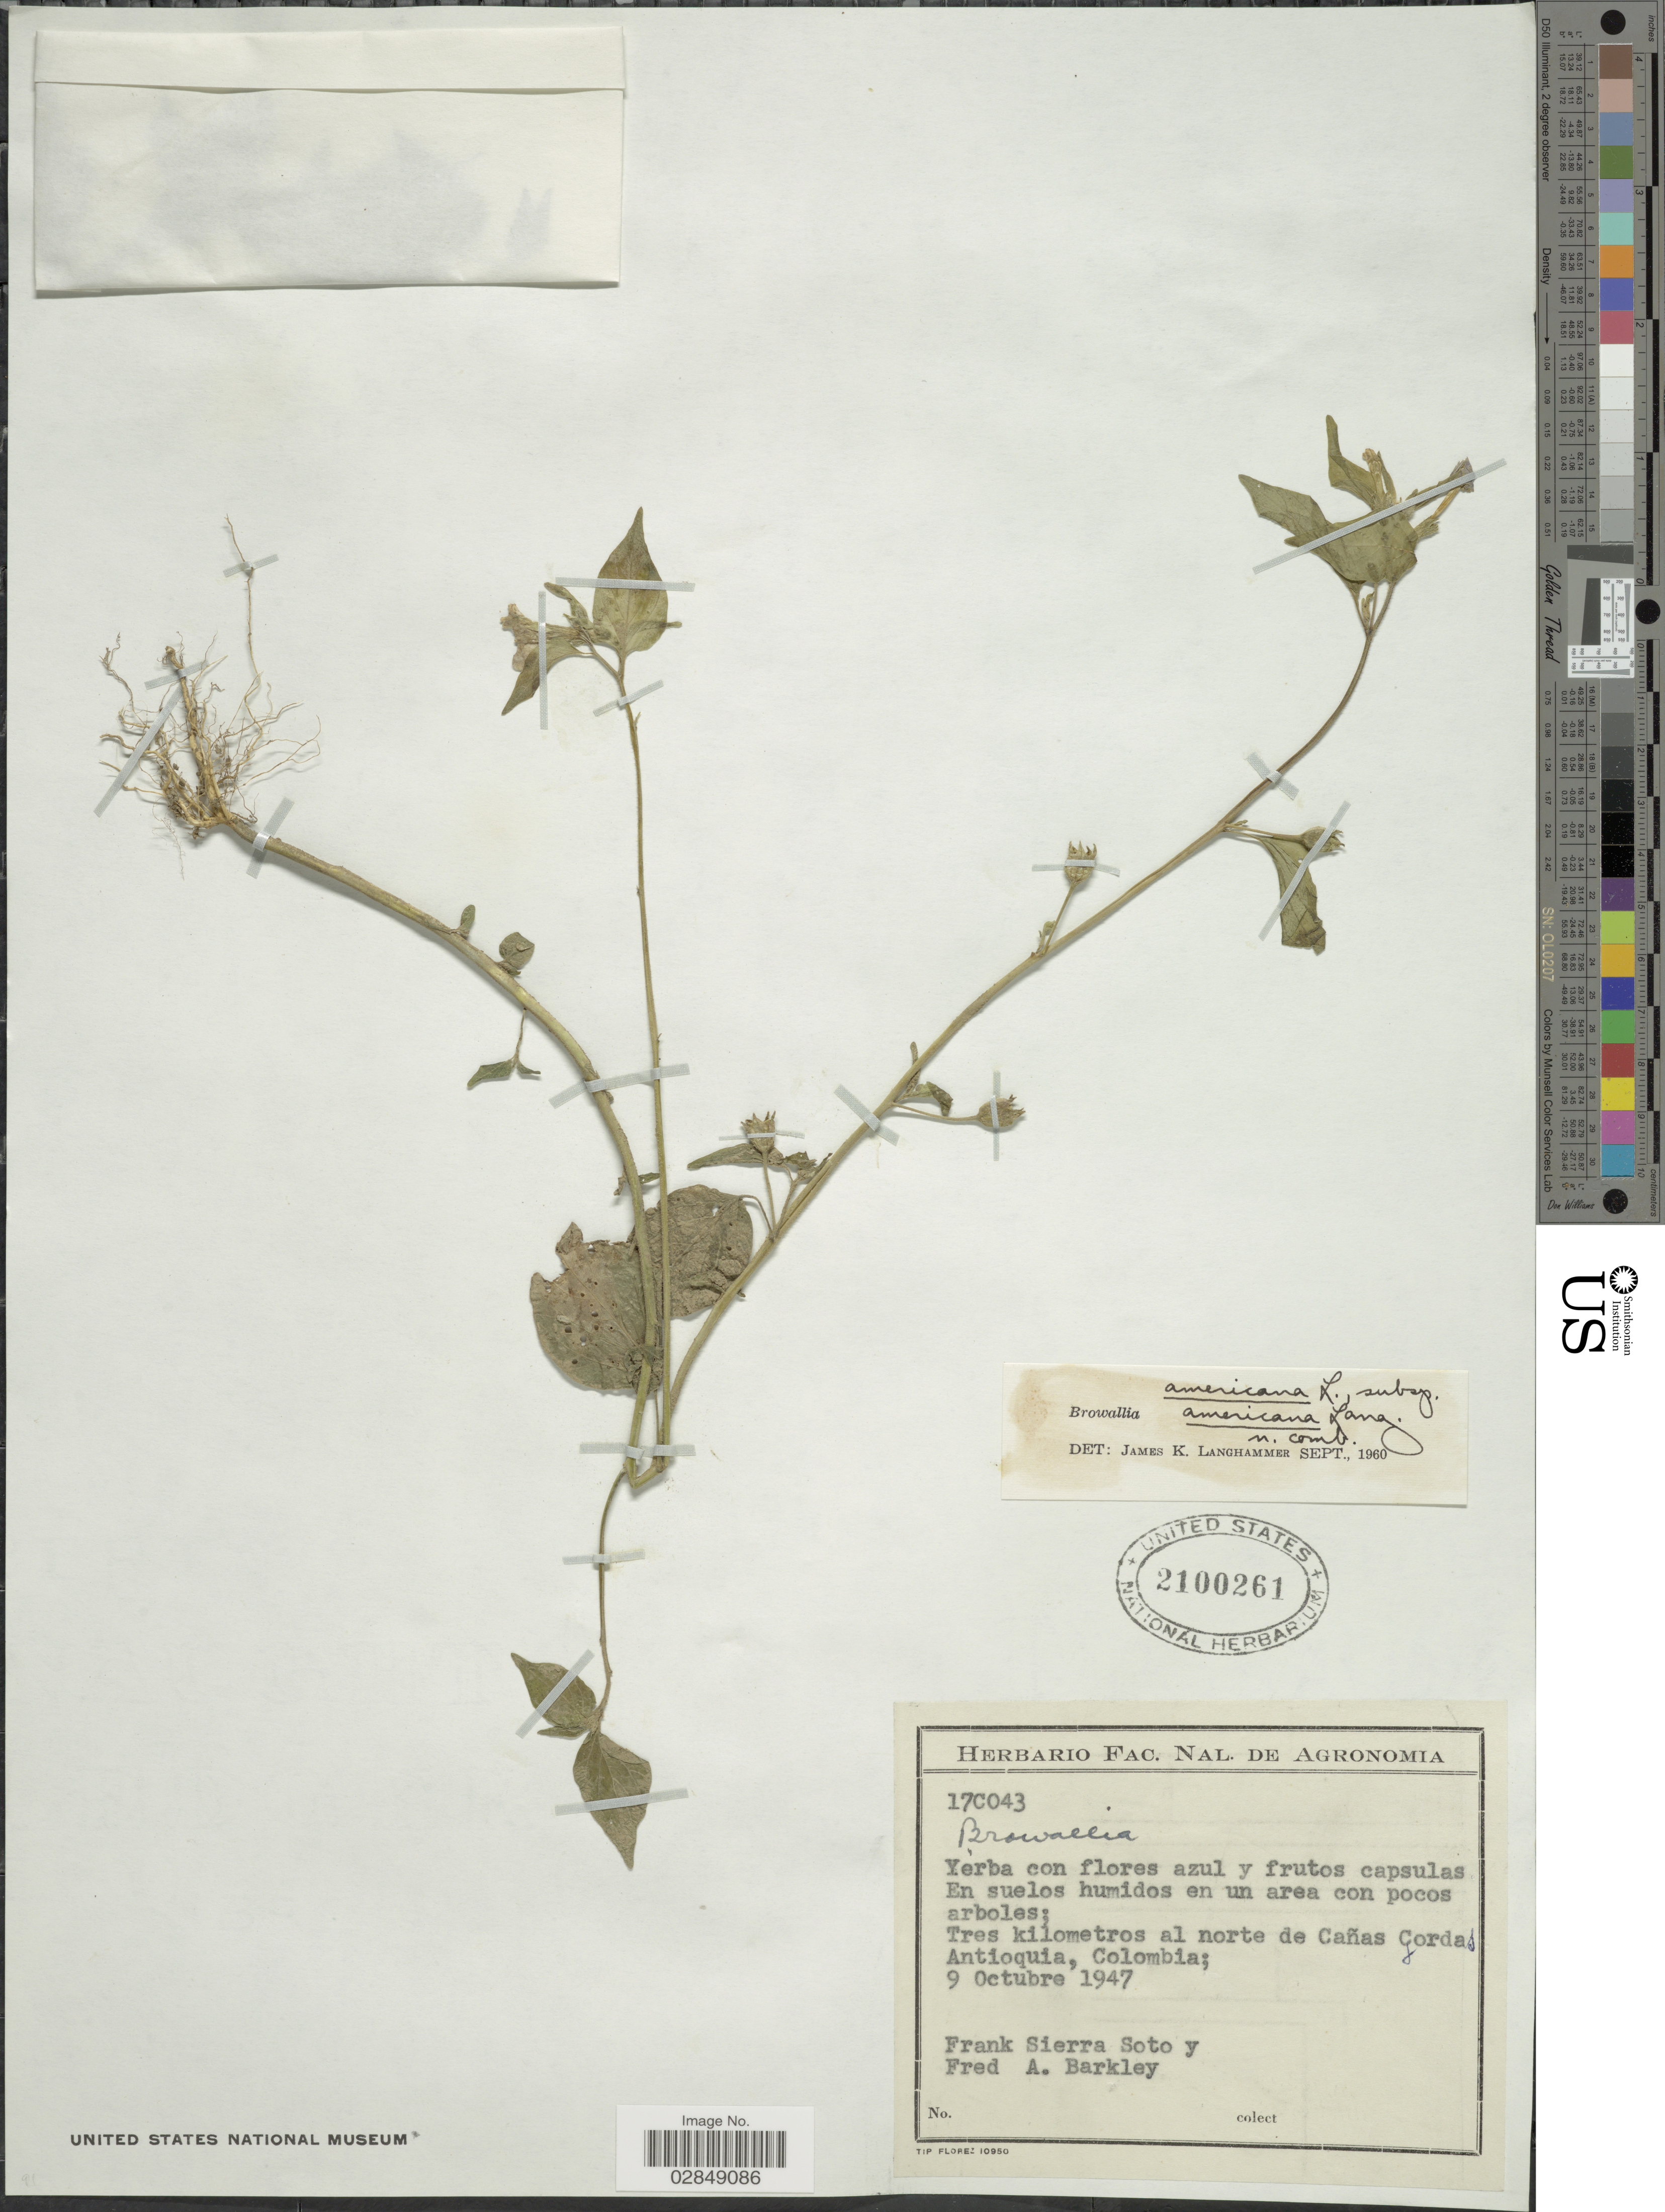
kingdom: Plantae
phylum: Tracheophyta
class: Magnoliopsida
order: Solanales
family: Solanaceae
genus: Browallia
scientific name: Browallia americana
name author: L.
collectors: F. Sierra Soto & F. A. Barkley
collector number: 17C043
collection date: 1947-10-09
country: Colombia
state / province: Antioquia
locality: Tres kilomtros al norte de Cañas Gordas.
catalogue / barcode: US 2100261